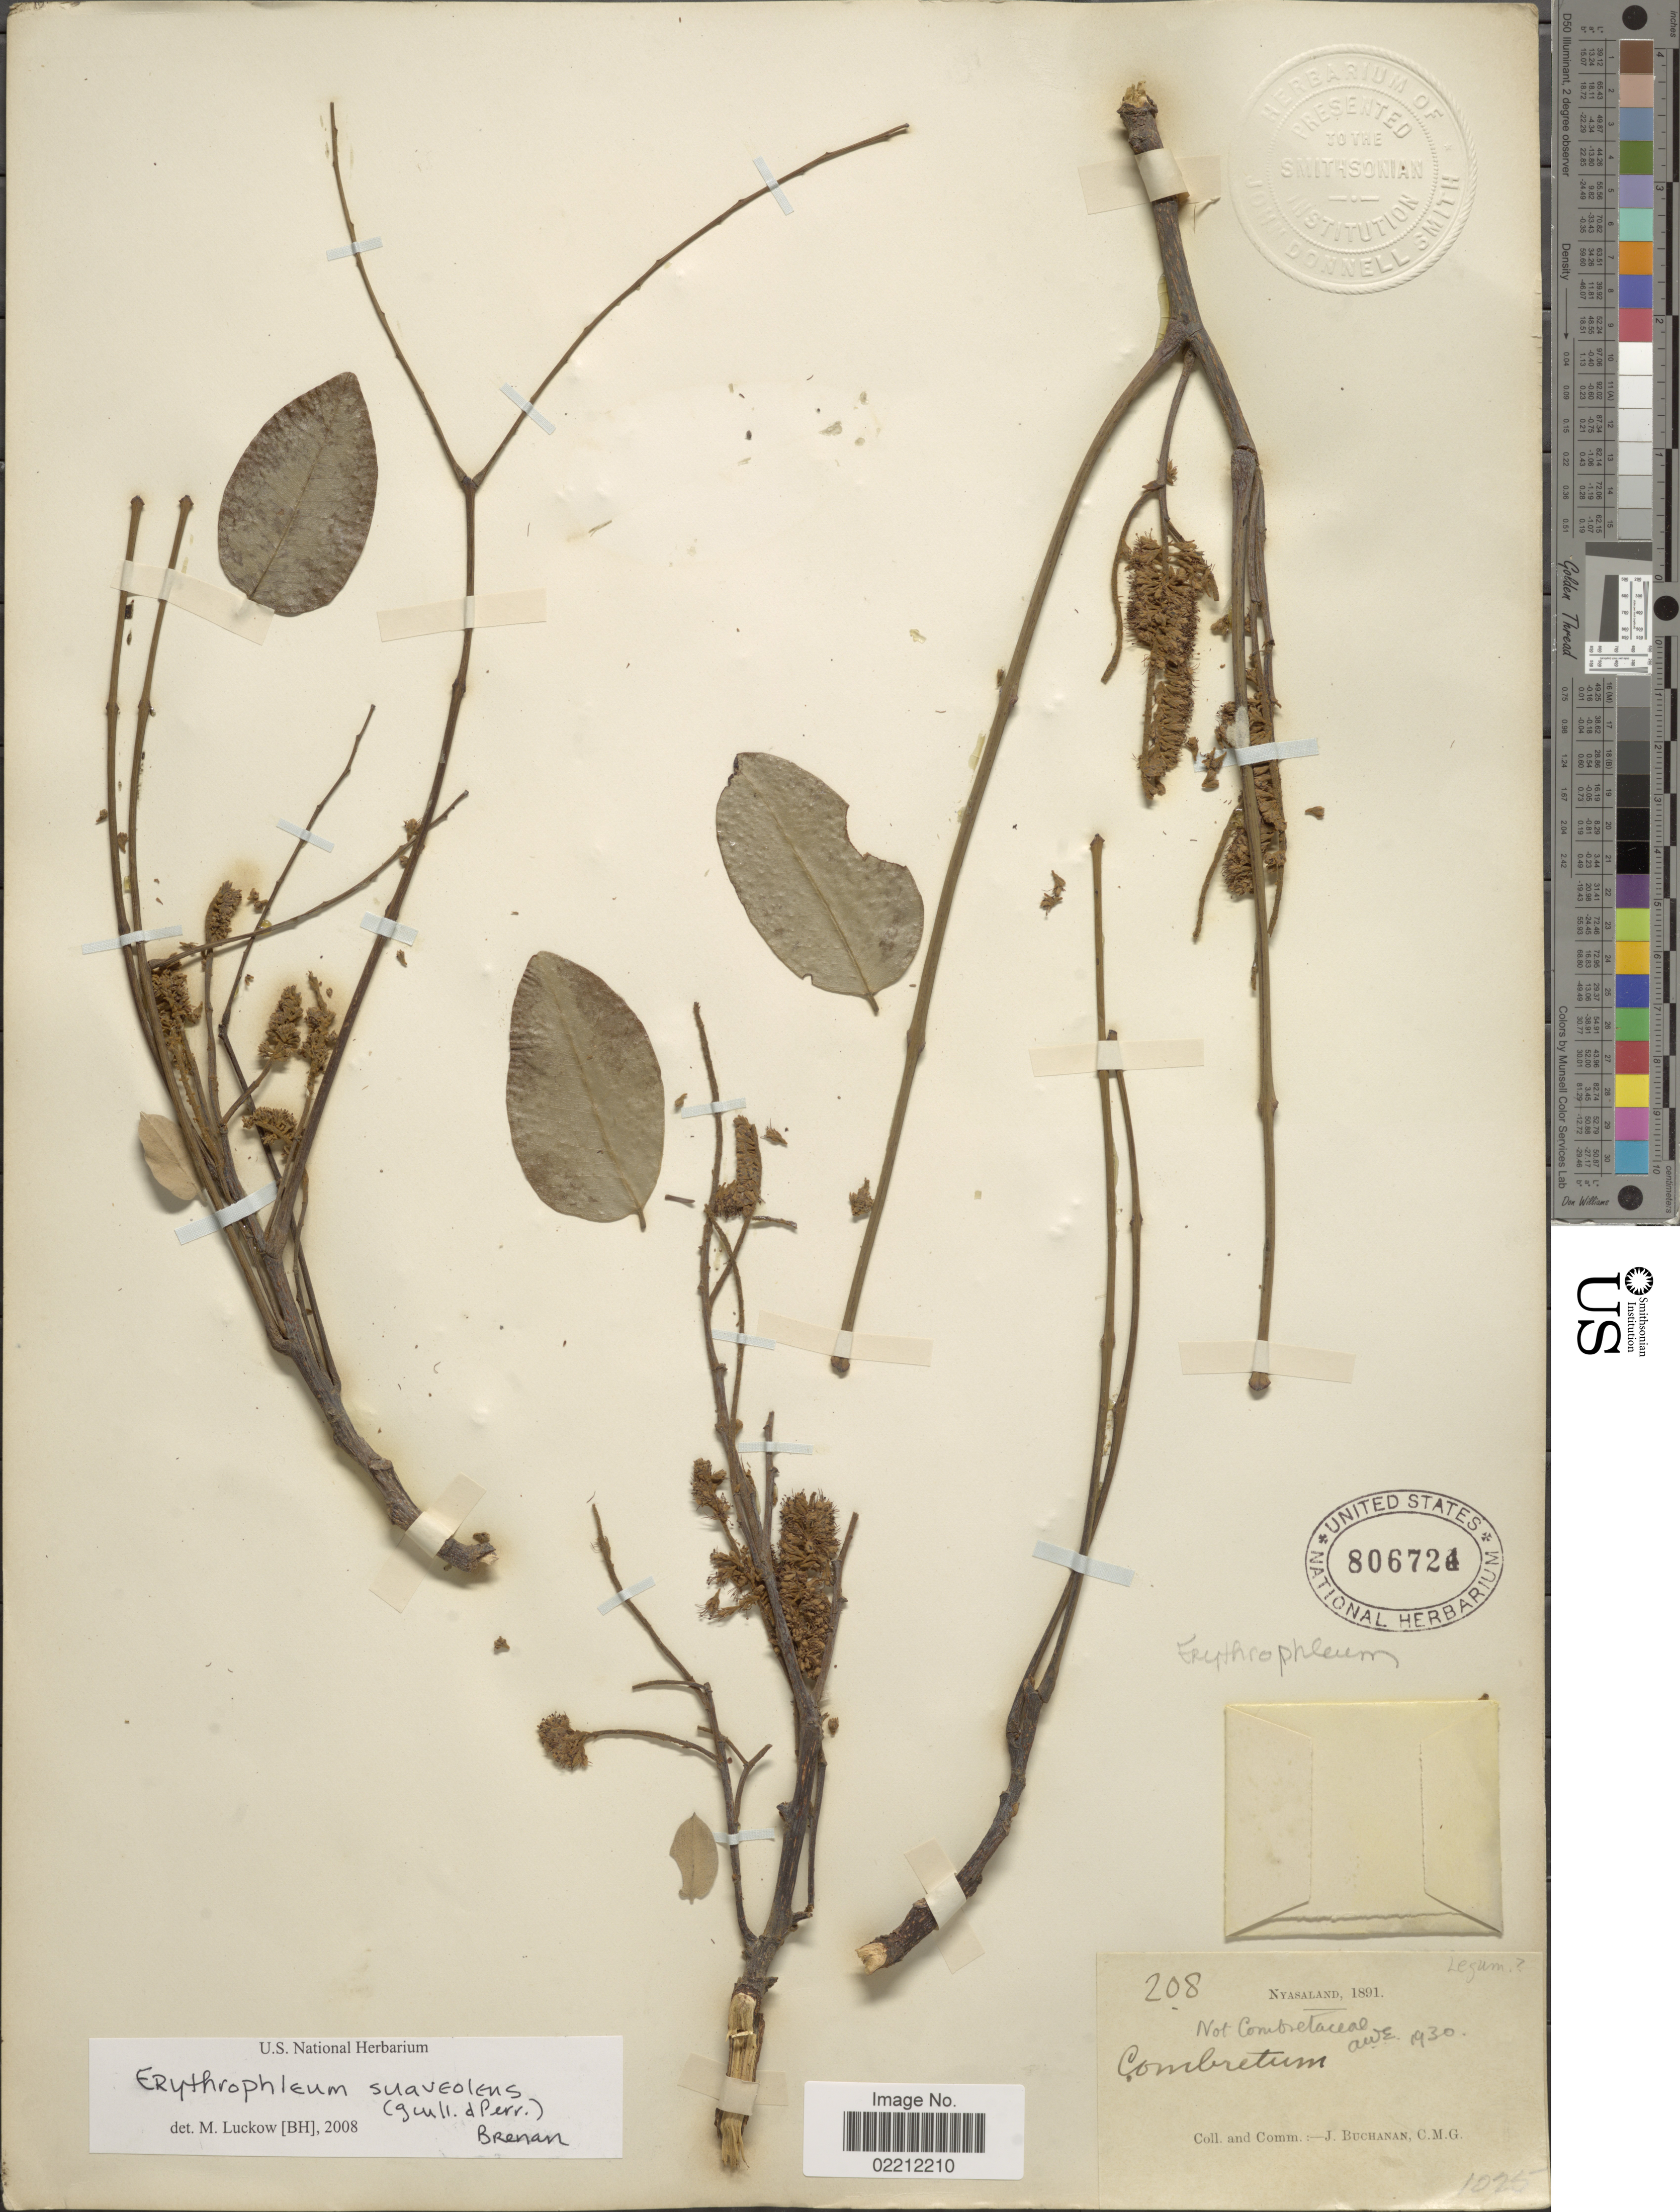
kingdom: Plantae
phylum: Tracheophyta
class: Magnoliopsida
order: Fabales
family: Fabaceae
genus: Erythrophleum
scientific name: Erythrophleum suaveolens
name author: (Guillem. & Perrott.) Brenan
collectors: J. Buchanan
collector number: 208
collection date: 1891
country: Malawi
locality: Nyasaland.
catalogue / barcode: US 806724